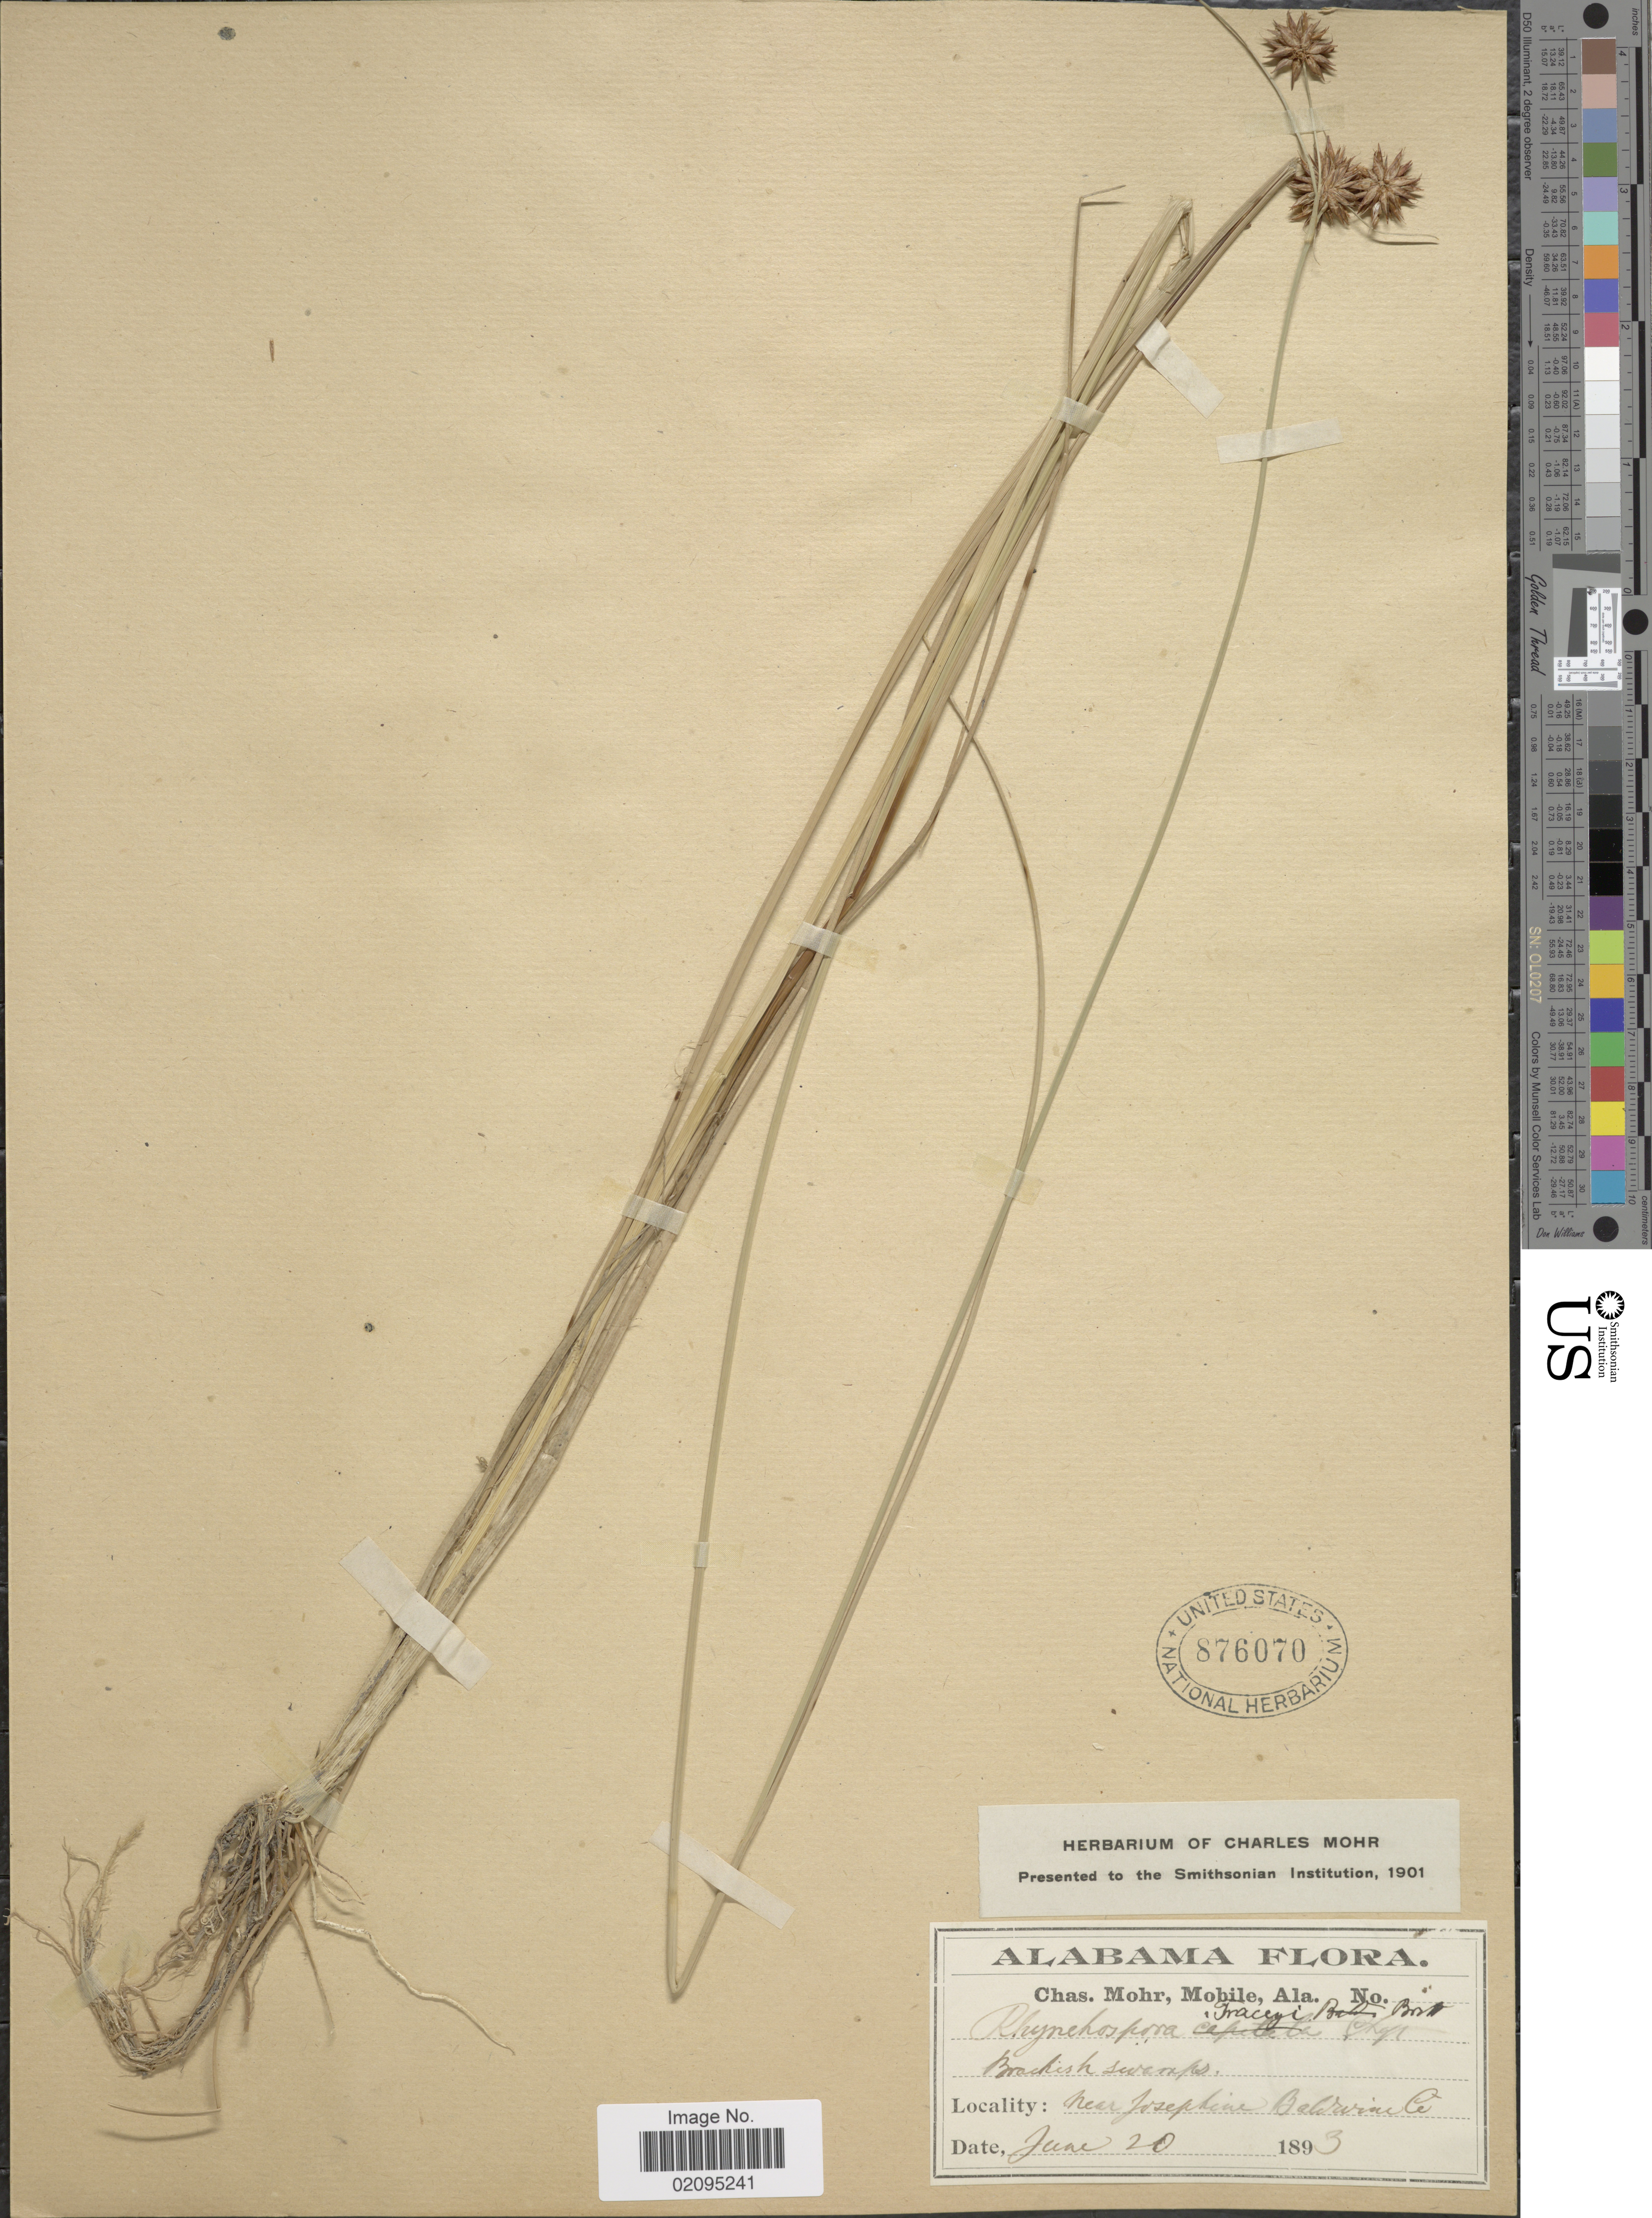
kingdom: Plantae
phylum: Tracheophyta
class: Liliopsida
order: Poales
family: Cyperaceae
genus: Rhynchospora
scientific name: Rhynchospora tracyi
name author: Britton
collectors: Mohr, C. T. (herbarium)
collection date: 1893-06-20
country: United States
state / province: Alabama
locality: Brackish swamps, near Josephine Baldwin Co.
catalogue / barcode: US 876070